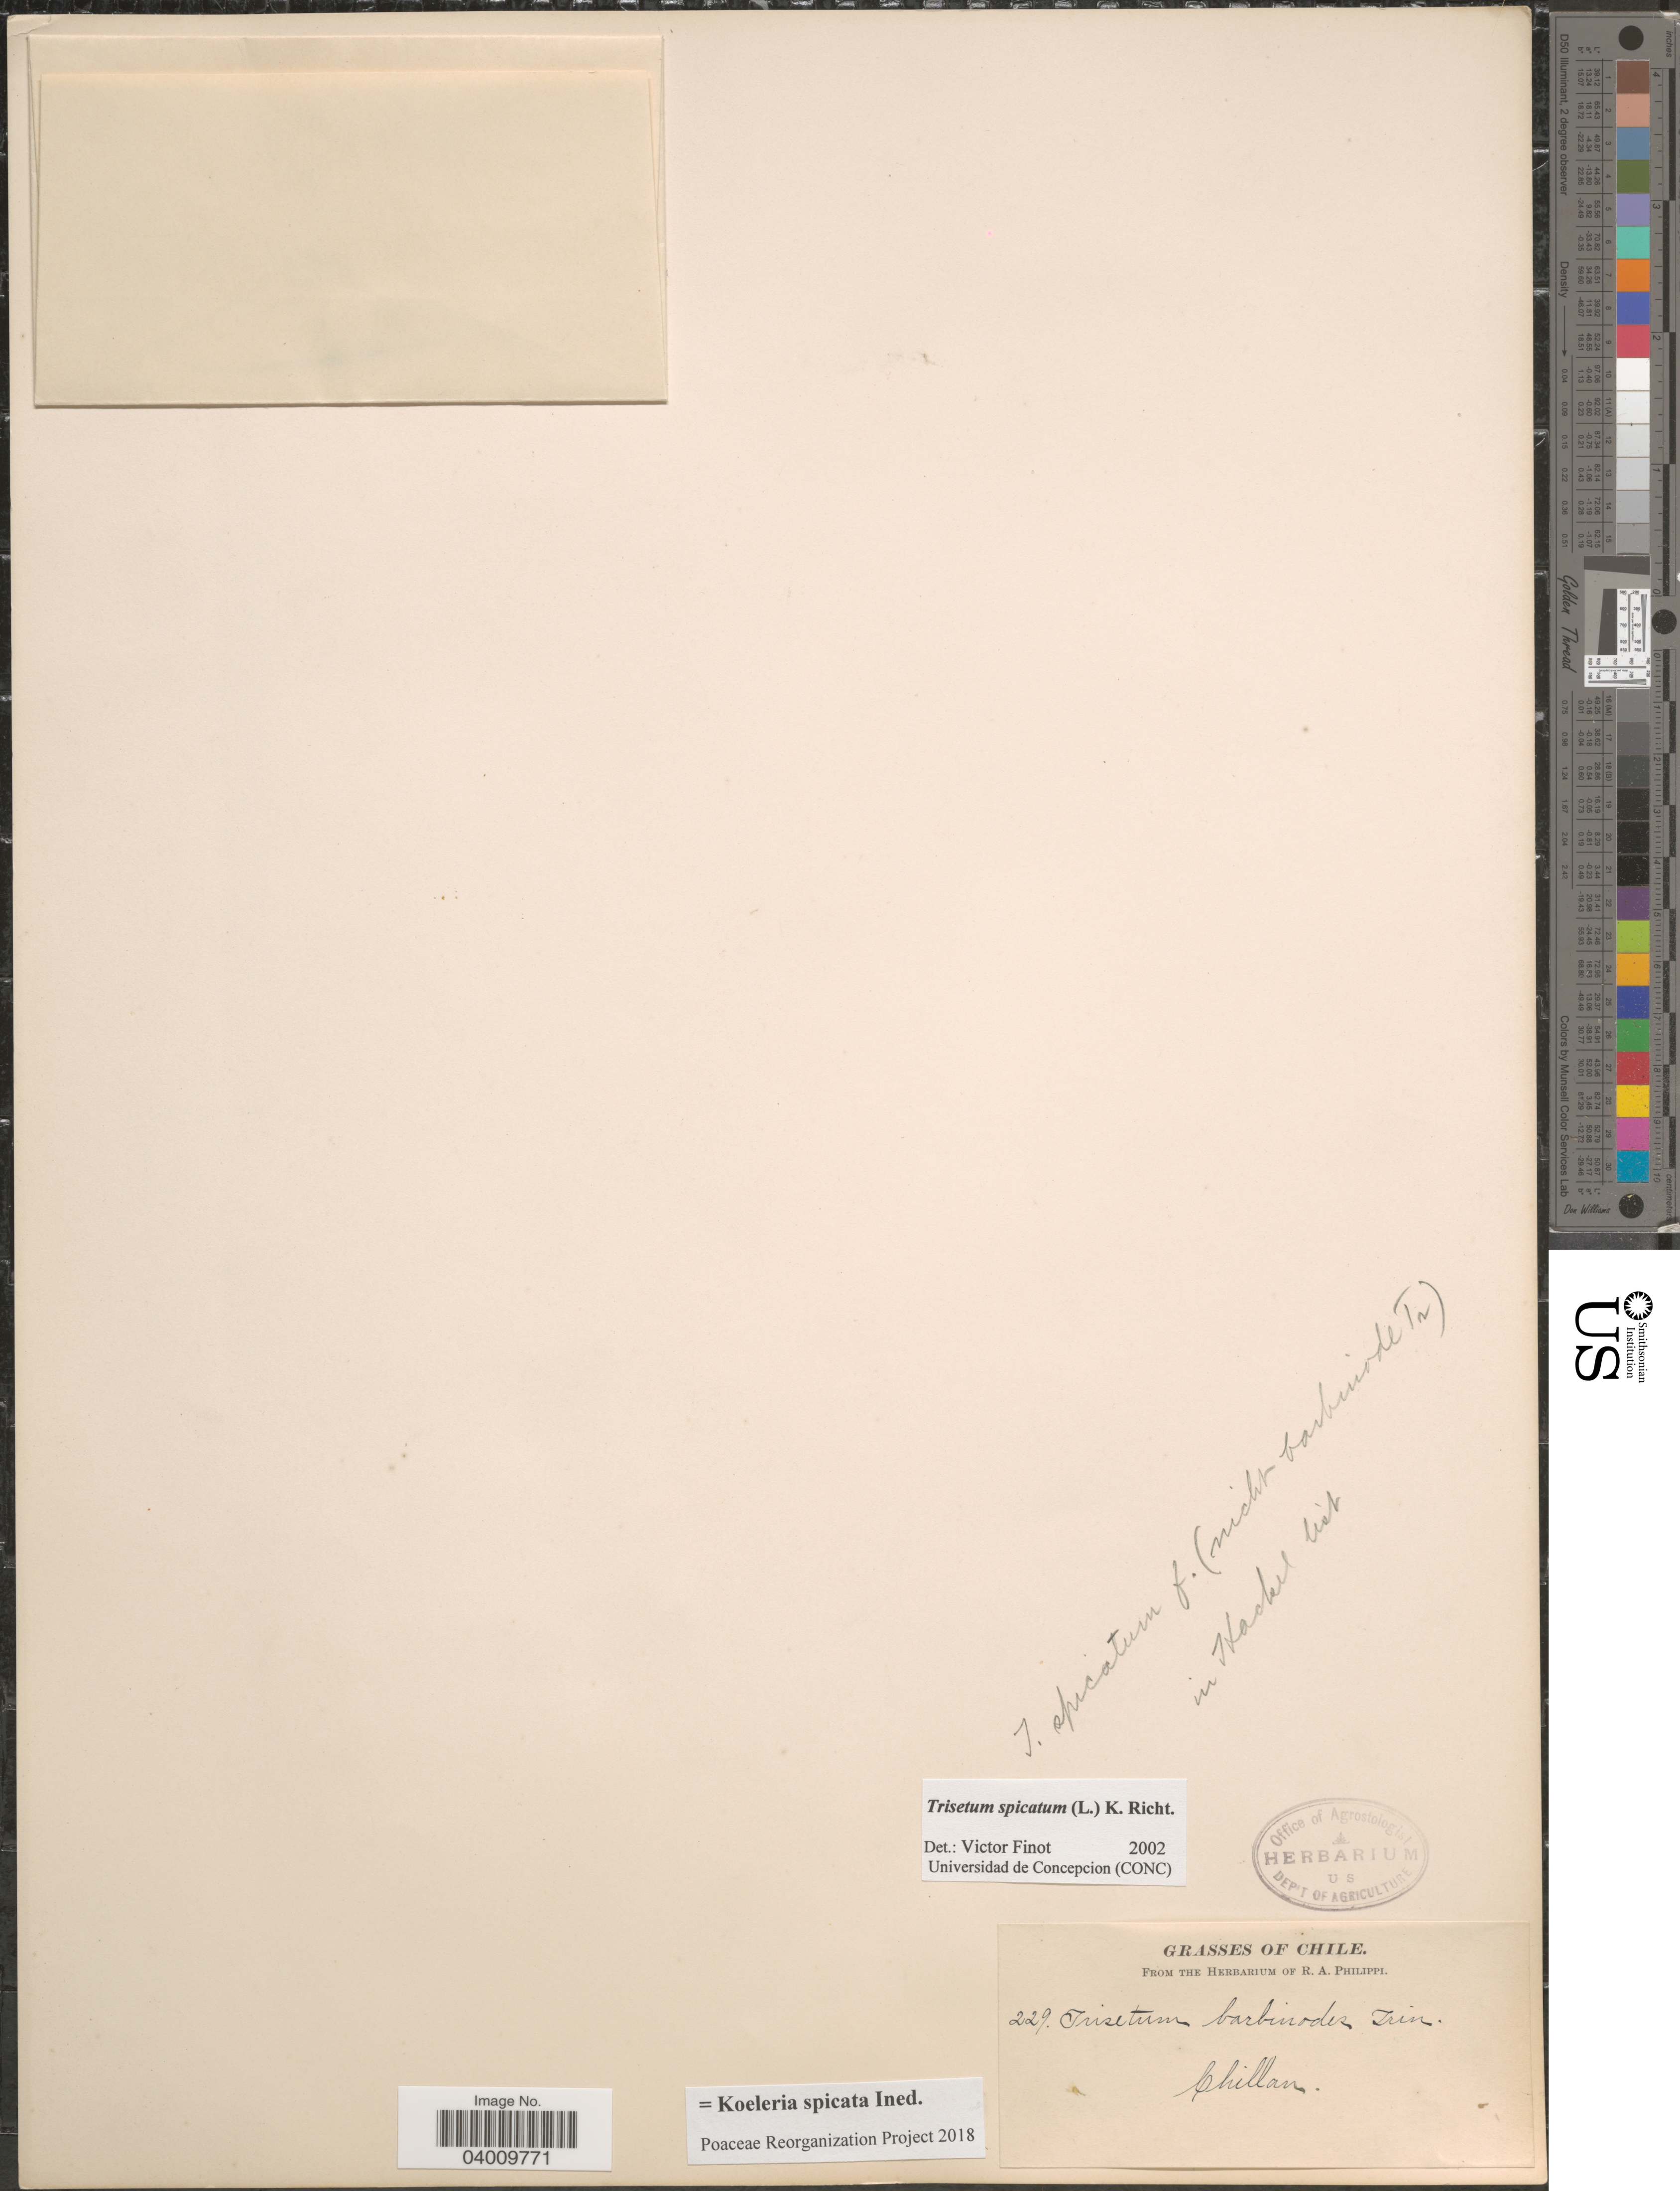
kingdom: Plantae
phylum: Tracheophyta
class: Liliopsida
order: Poales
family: Poaceae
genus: Koeleria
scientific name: Koeleria spicata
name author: (L.) Barberá et al.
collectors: ex. herb. R.A. Philippi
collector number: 229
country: Chile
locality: Chillan.